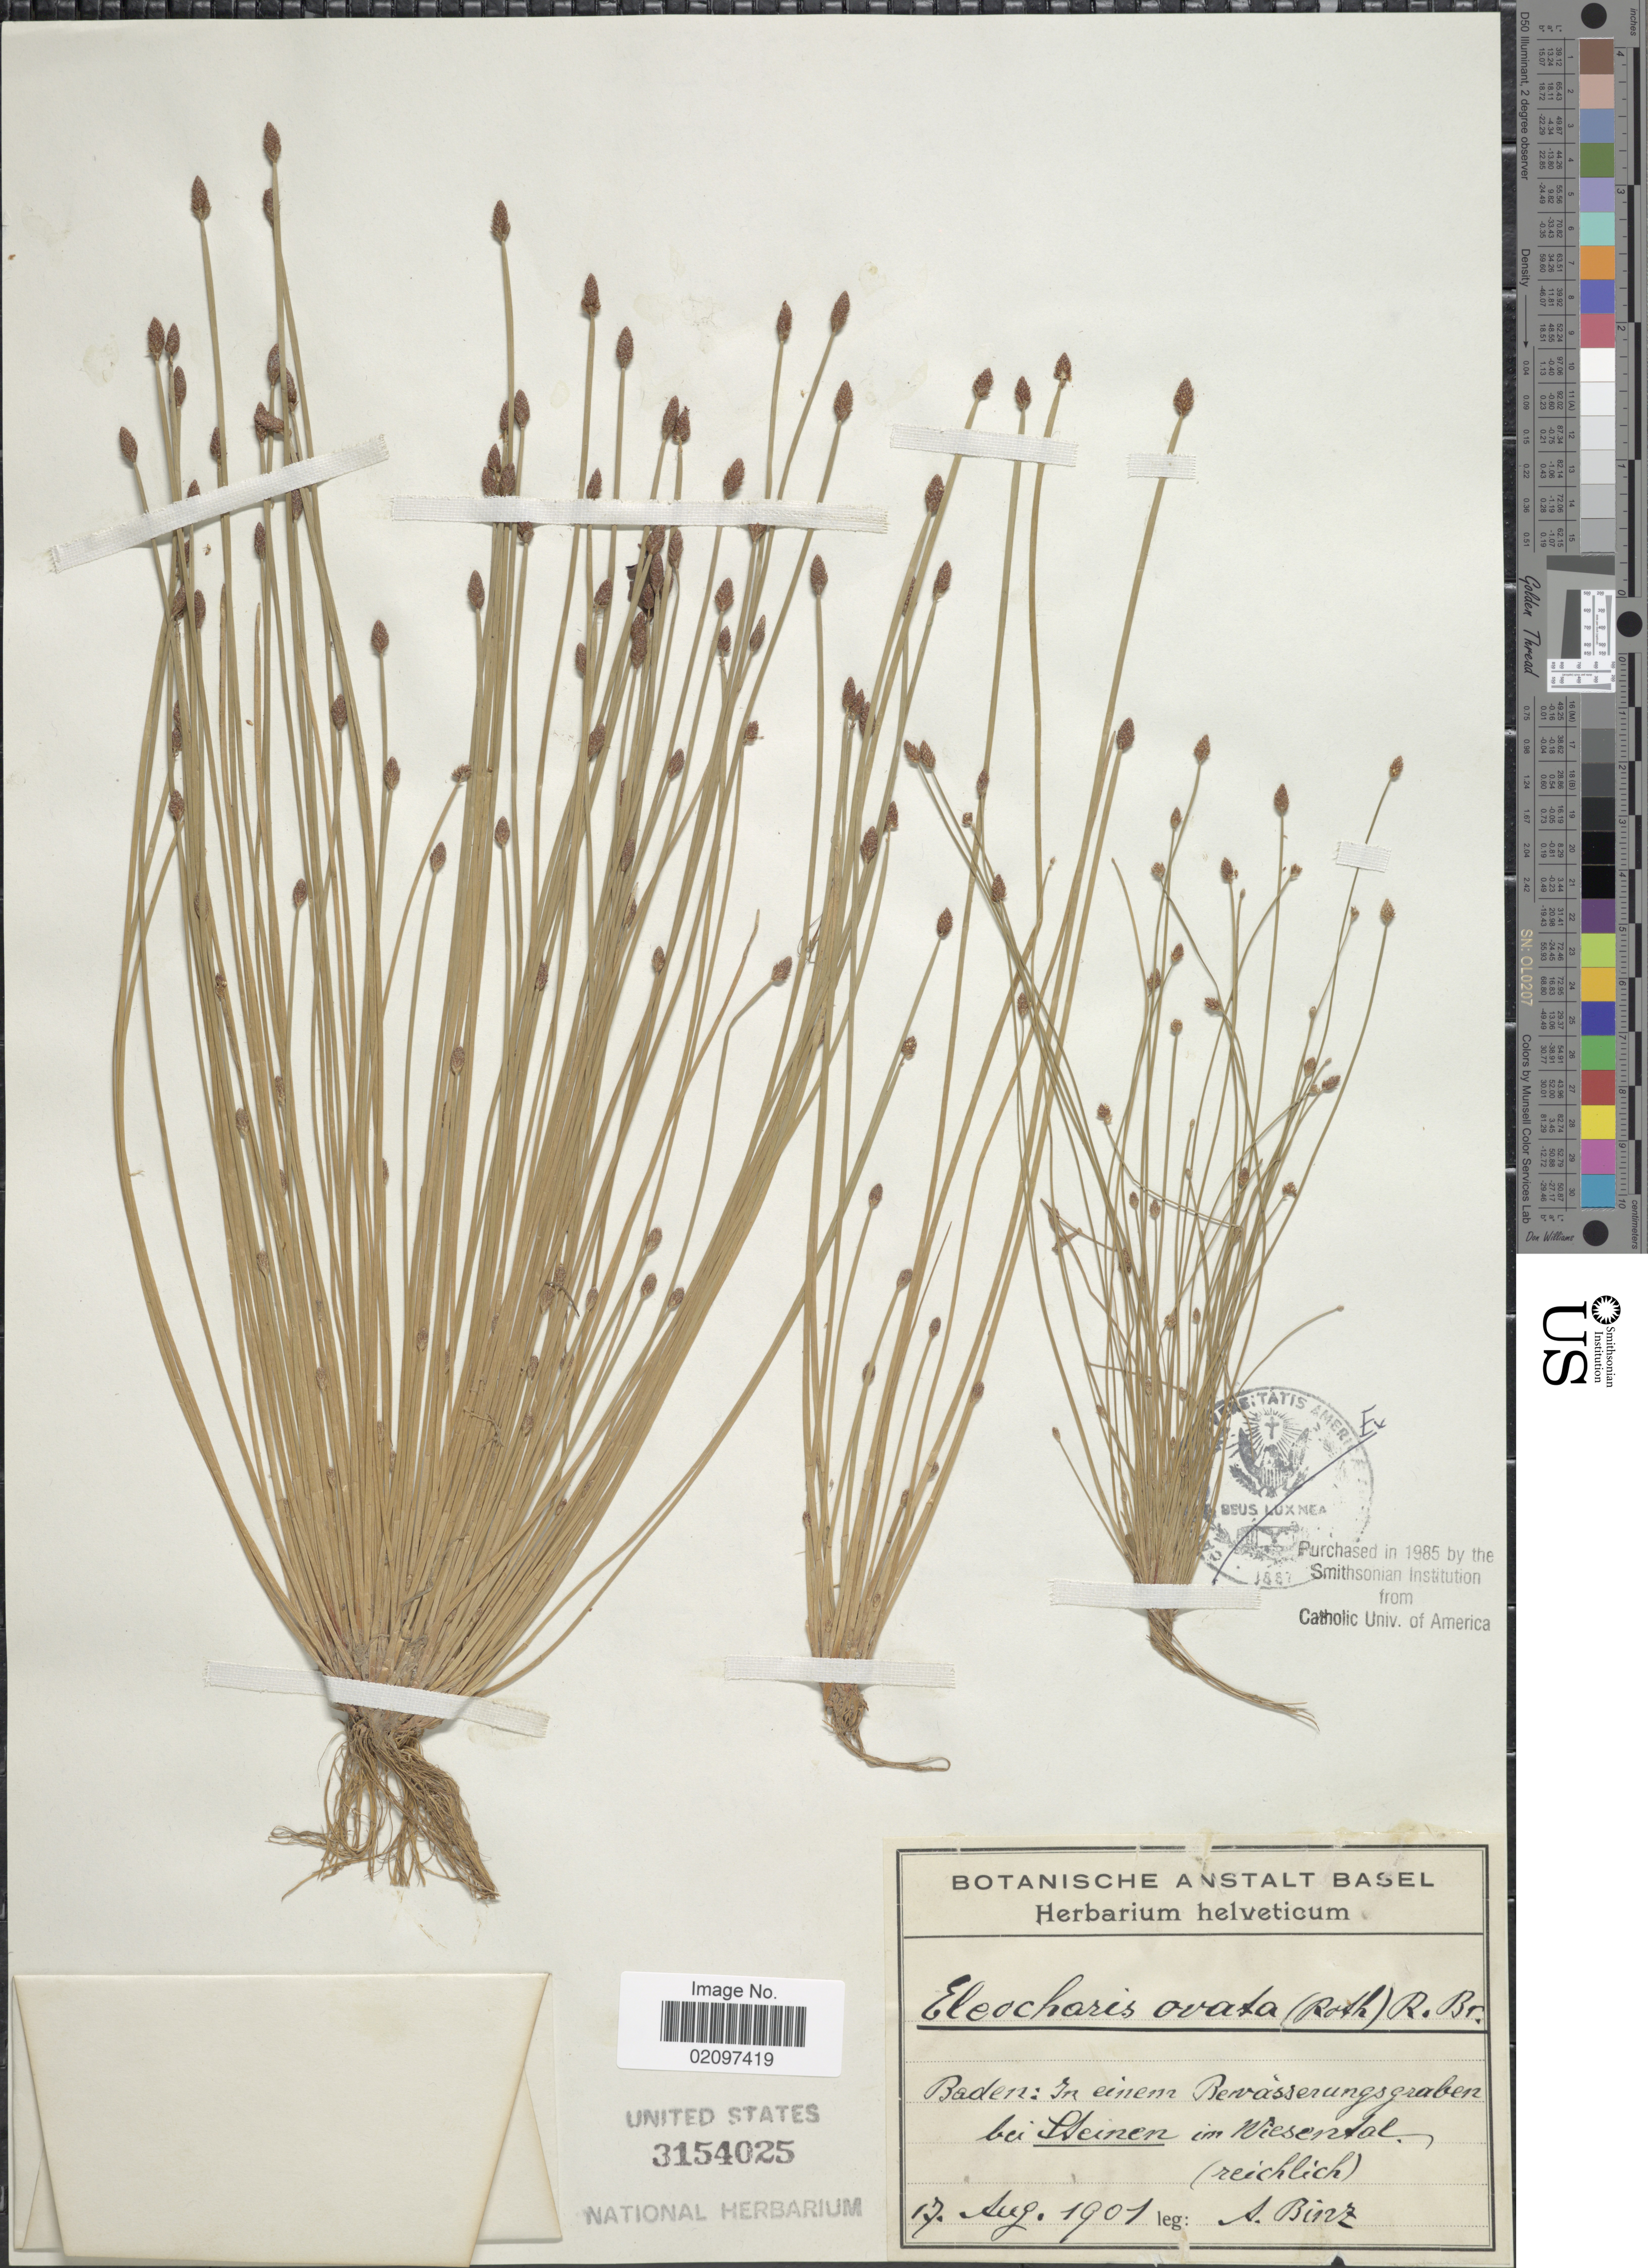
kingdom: Plantae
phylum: Tracheophyta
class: Liliopsida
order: Poales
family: Cyperaceae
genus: Eleocharis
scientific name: Eleocharis ovata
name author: (Roth) Roem. & Schult.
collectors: A. Binz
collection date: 1901-08-17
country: Germany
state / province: Baden-Württemberg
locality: Baden: In einem Bevasserungsgraben bei Steinen im Wiesendal (reichlich).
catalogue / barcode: US 3154025